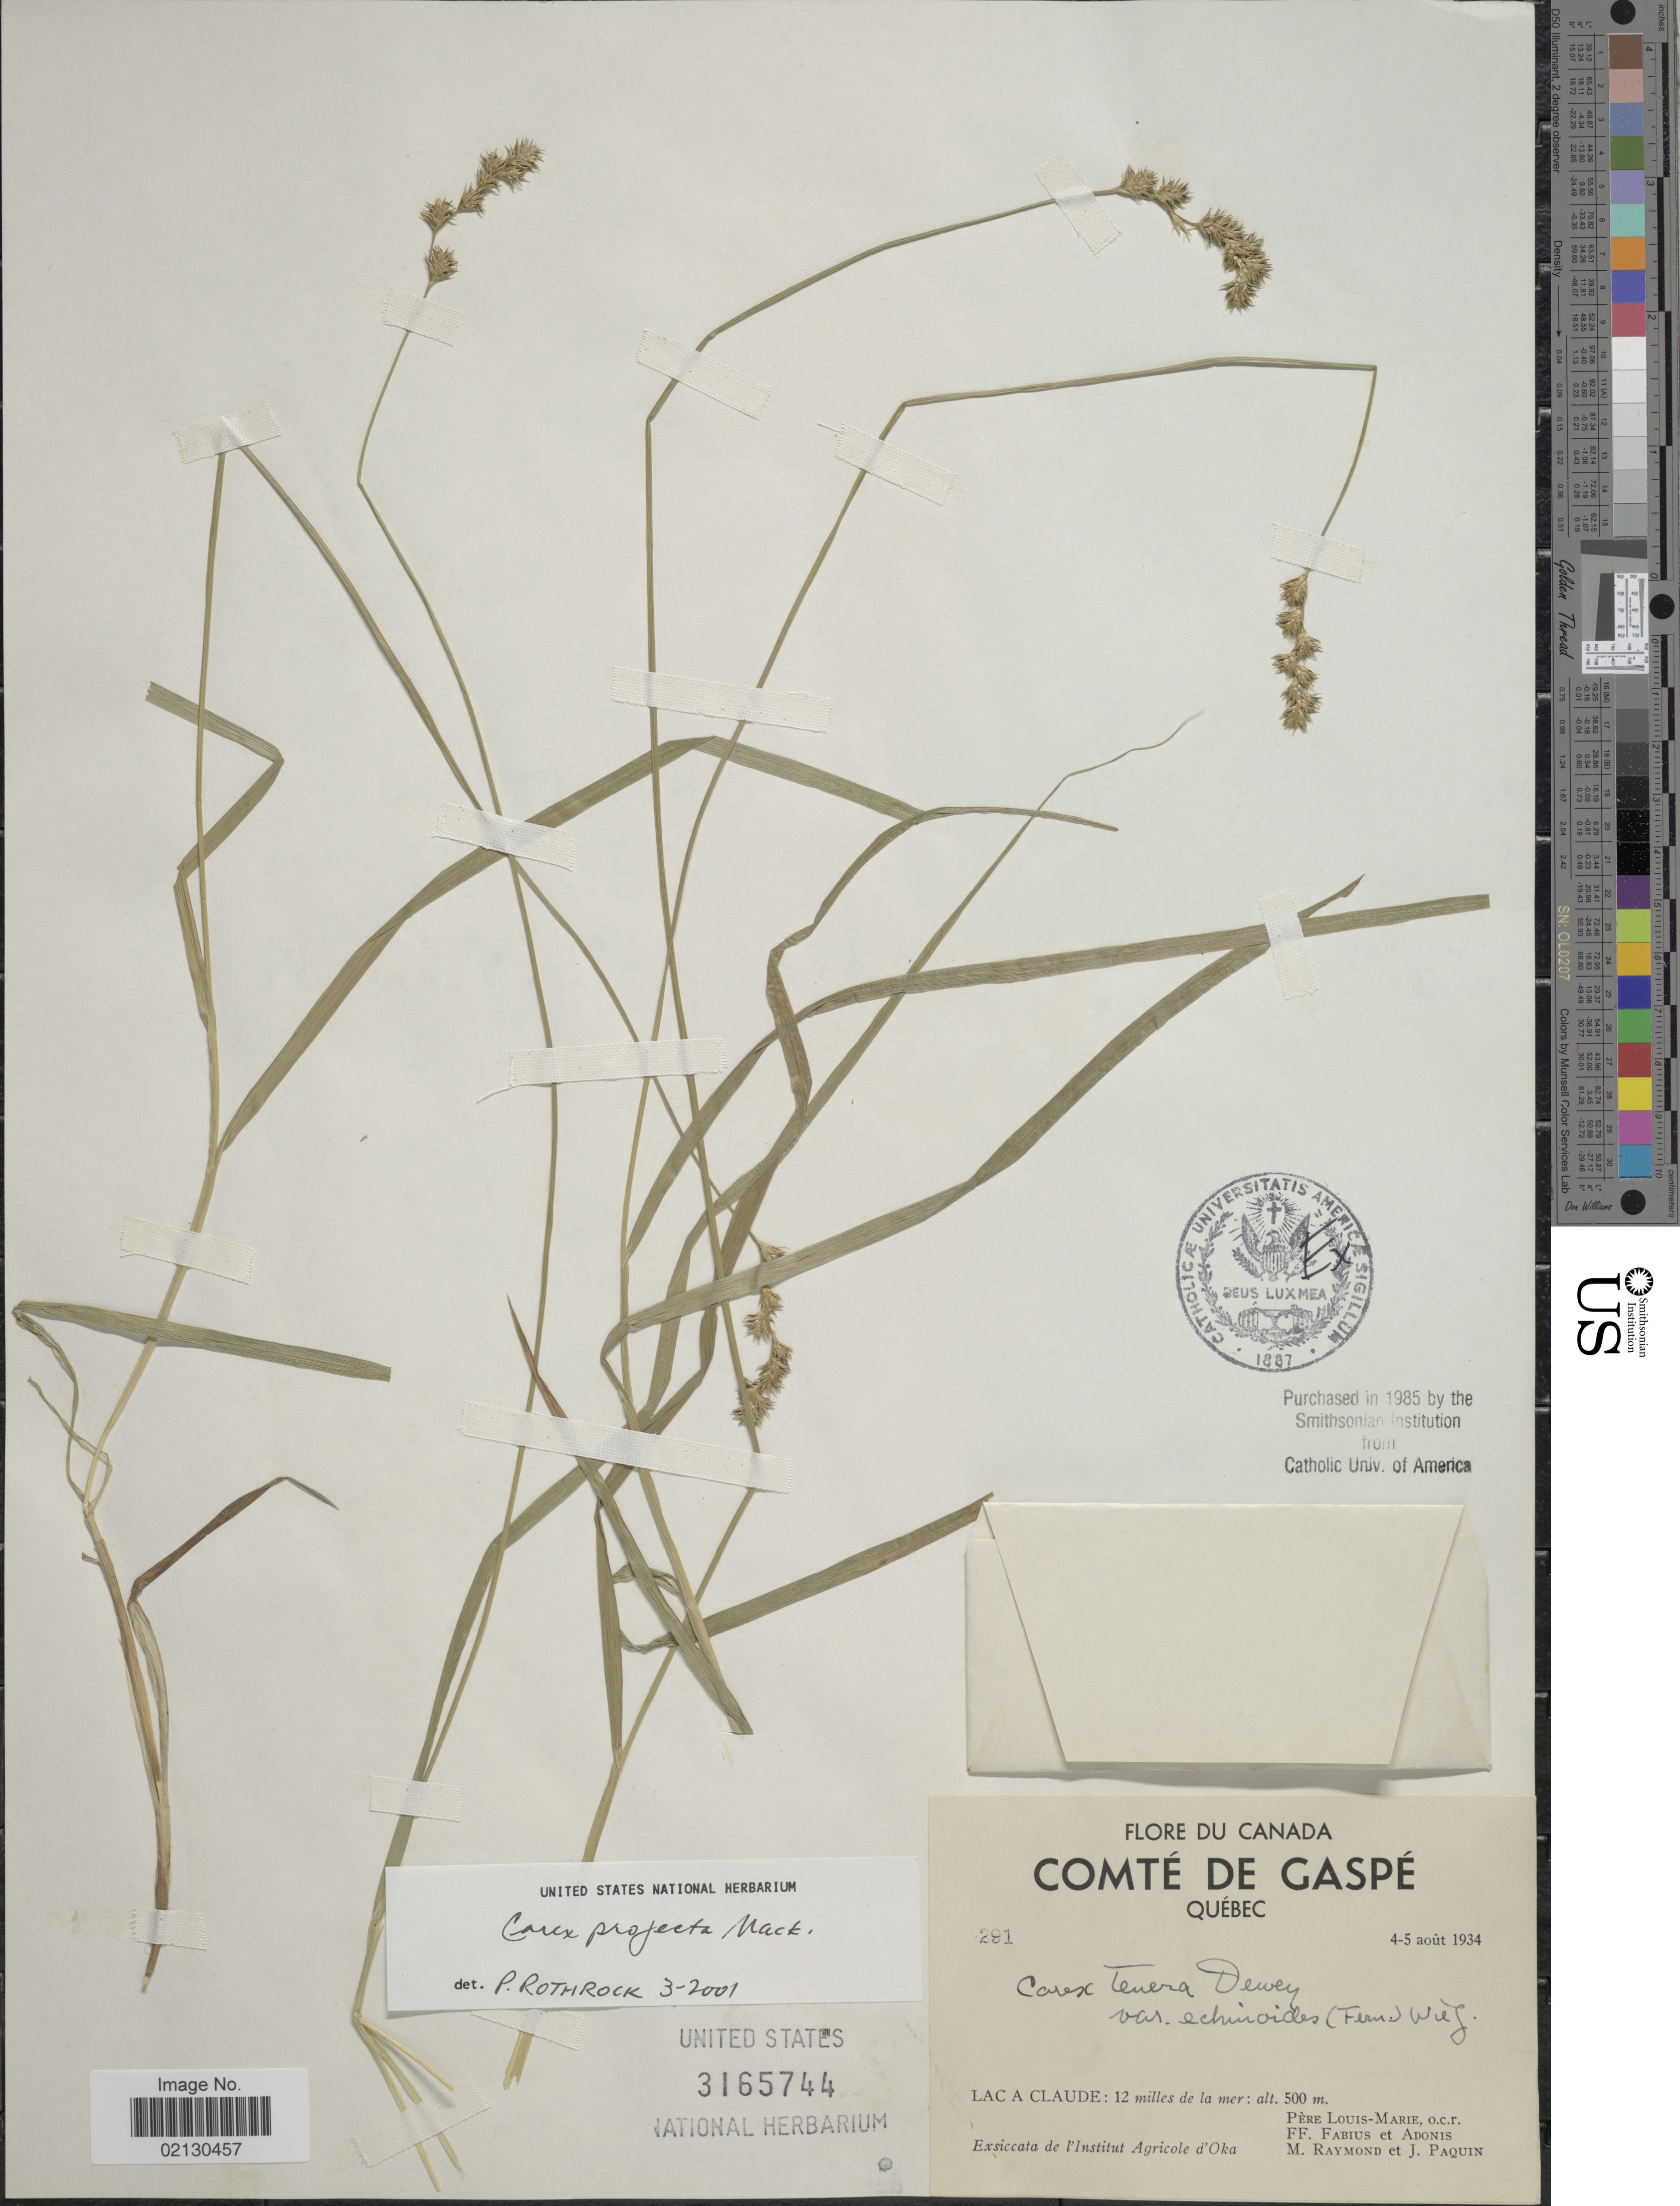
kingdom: Plantae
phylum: Tracheophyta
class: Liliopsida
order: Poales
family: Cyperaceae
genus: Carex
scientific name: Carex projecta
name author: Mack.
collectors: L.-M. LaLonde, F. Fabius, Adonis, M. Raymond & J. Paquin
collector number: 291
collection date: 1934-08-04/1934-08-05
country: Canada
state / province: Quebec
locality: Comte de Gaspé. Lac a Claude: 12 milles de la mer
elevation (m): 500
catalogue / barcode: US 3165744